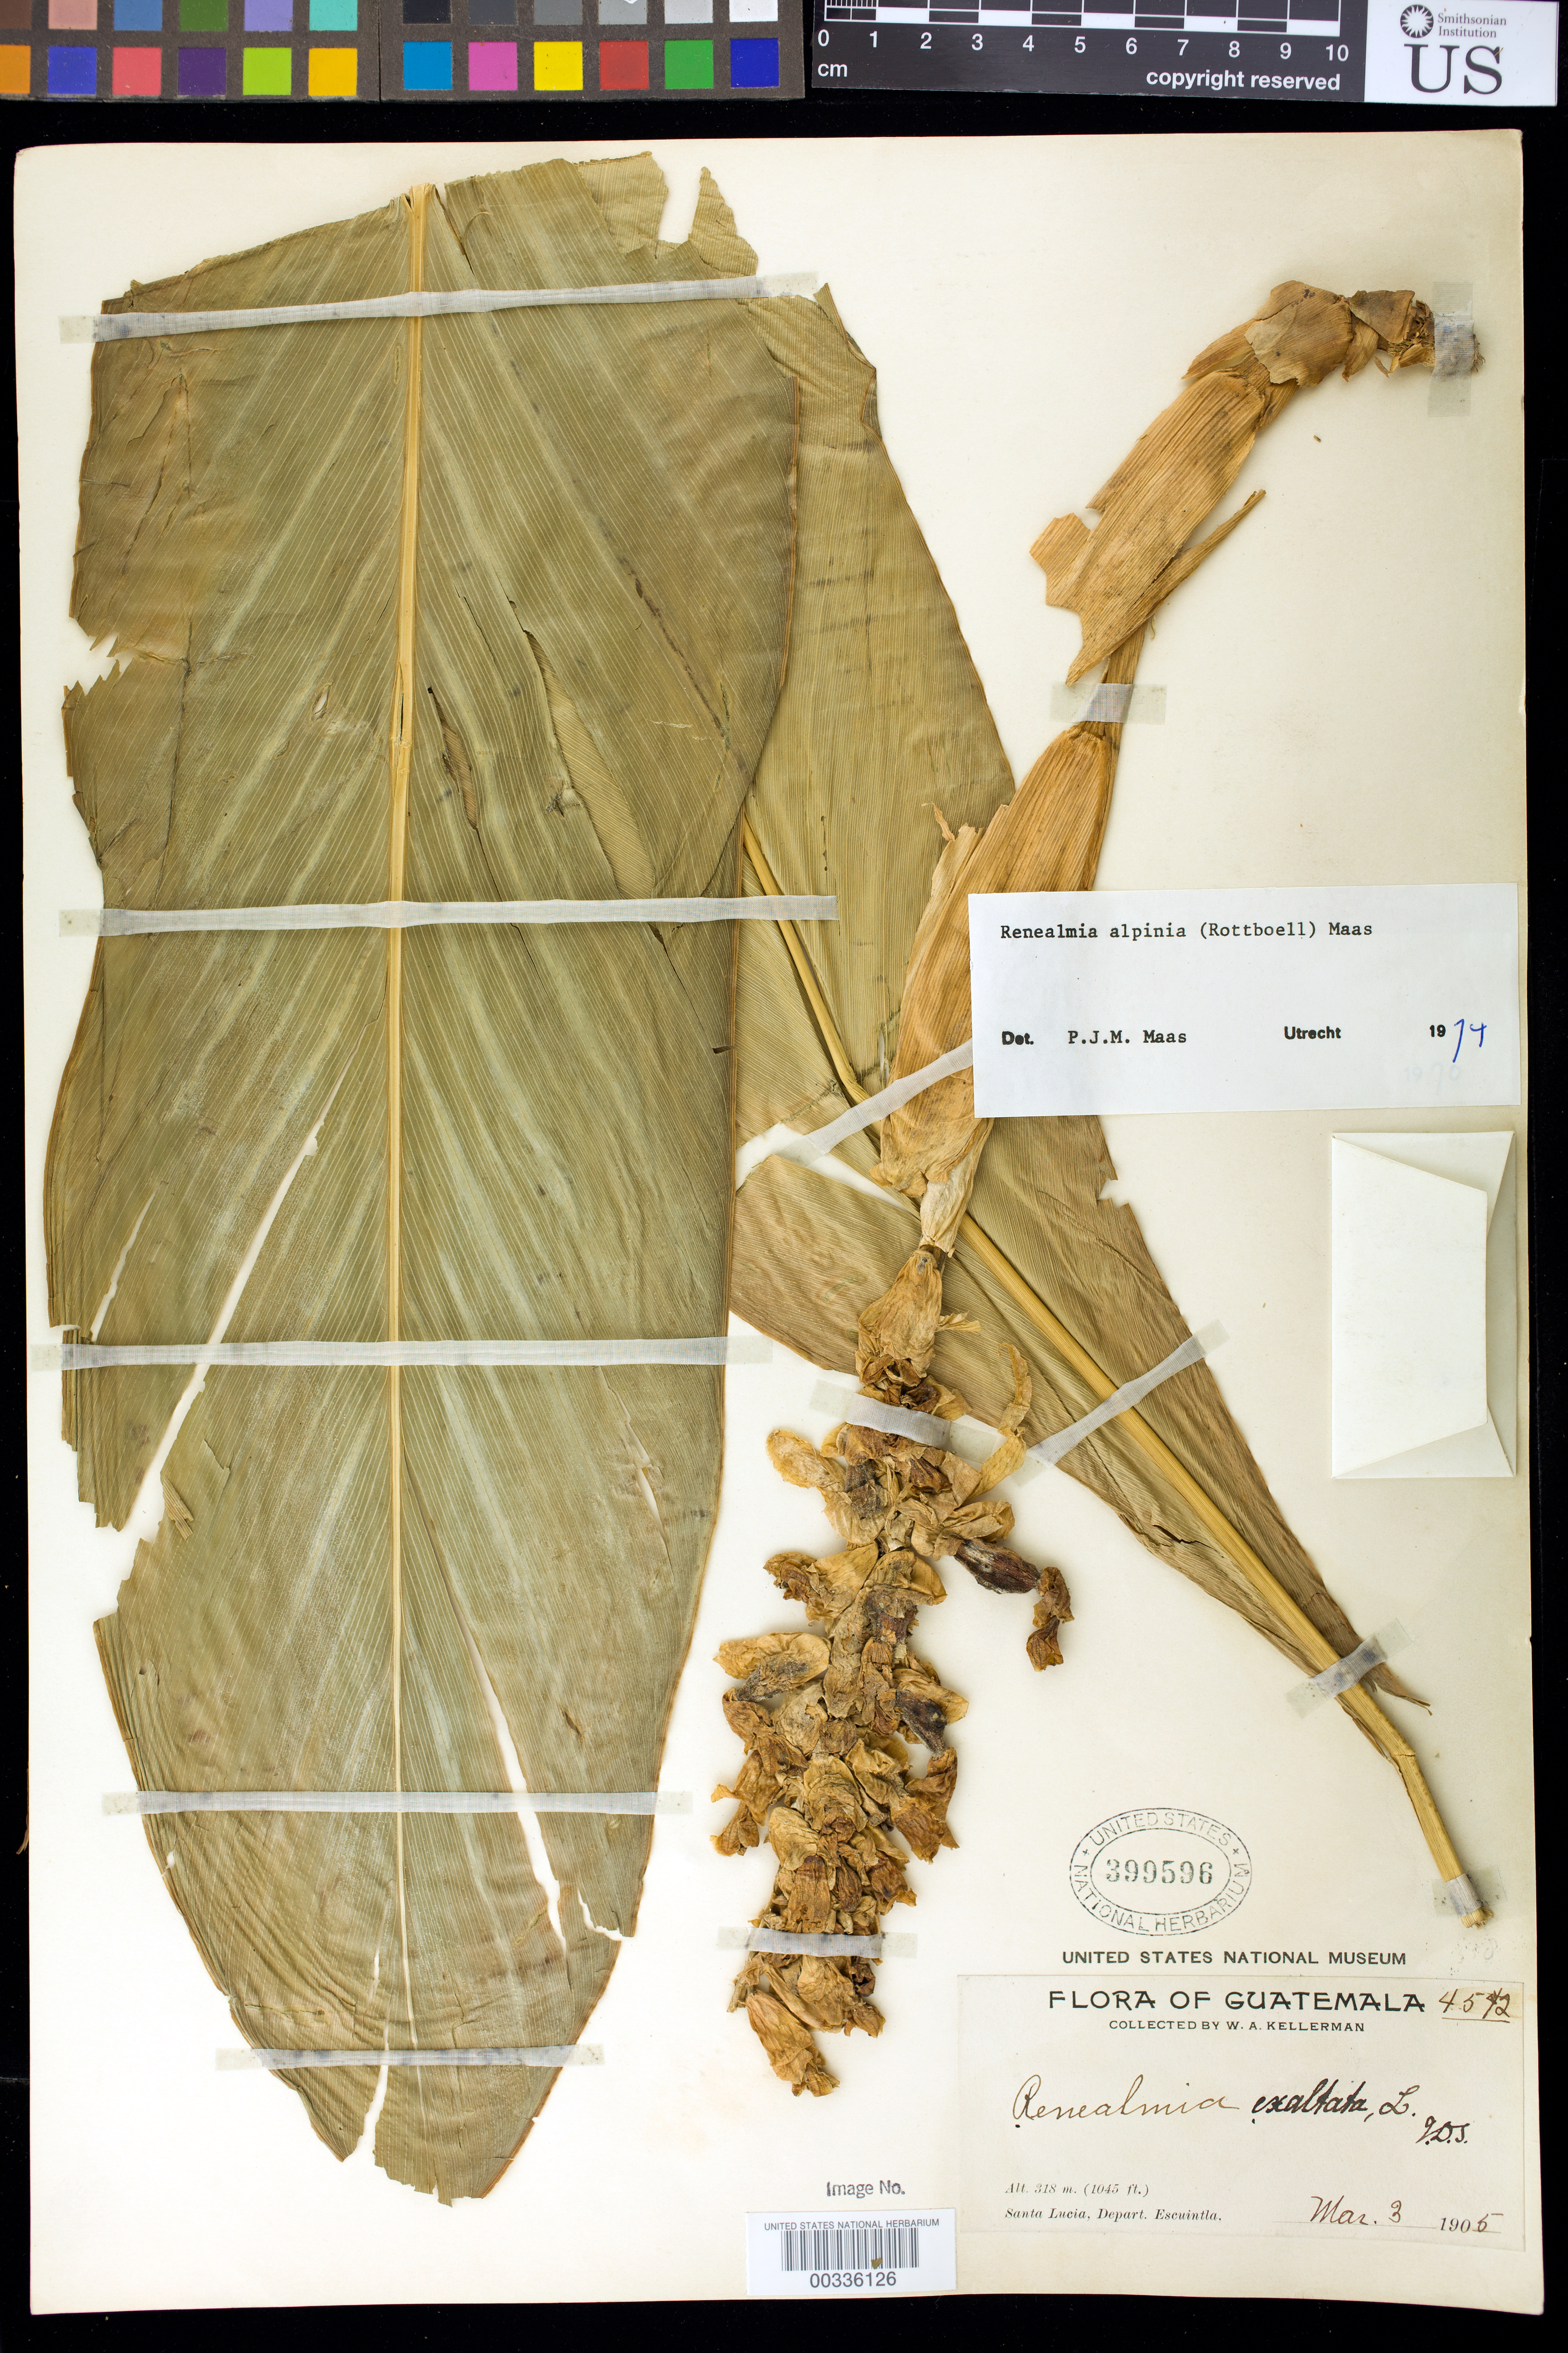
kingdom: Plantae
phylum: Tracheophyta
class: Liliopsida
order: Zingiberales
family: Zingiberaceae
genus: Renealmia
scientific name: Renealmia alpinia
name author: (Rottb.) Maas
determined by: Maas, Paul J. M.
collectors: W. A. Kellerman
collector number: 4542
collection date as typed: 03 Mar 1905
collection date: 1905-03-03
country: Guatemala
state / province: Escuintla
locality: Santa Lucia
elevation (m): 318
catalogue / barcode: US 399596